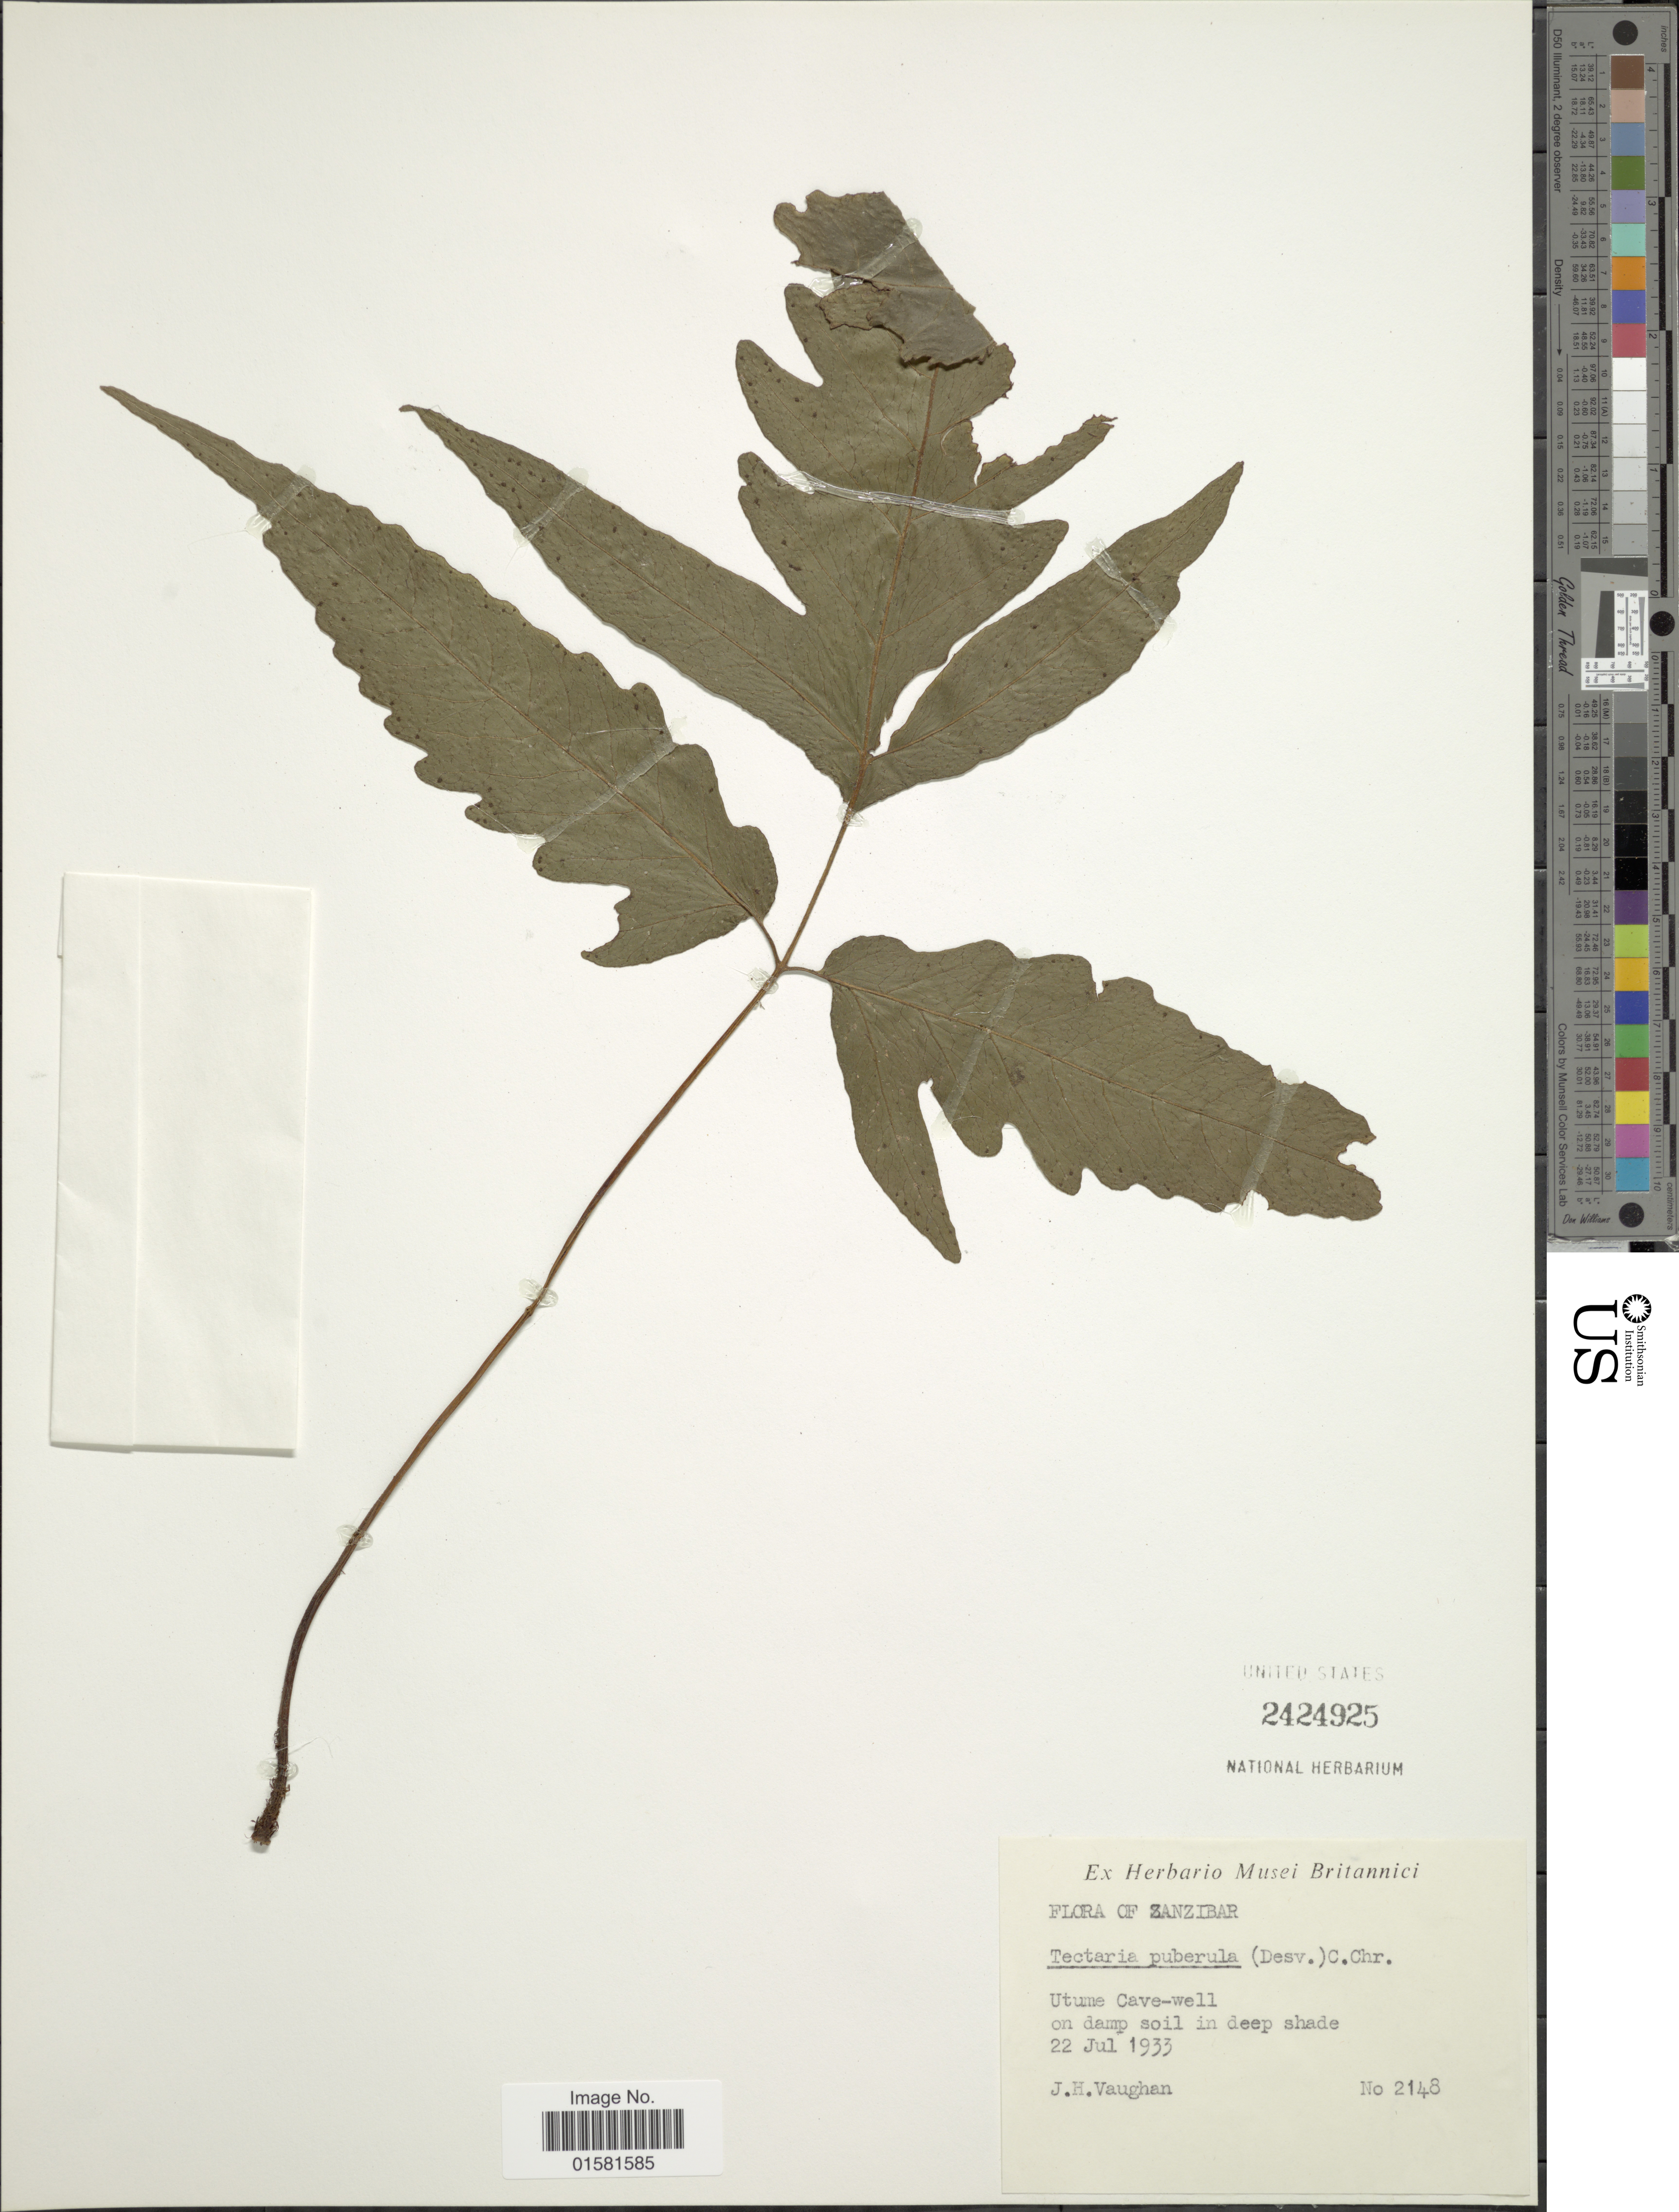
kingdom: Plantae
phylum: Tracheophyta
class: Polypodiopsida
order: Polypodiales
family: Tectariaceae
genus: Tectaria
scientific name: Tectaria puberula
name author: (Desv.) C. Chr.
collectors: J. Vaughan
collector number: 2148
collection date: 1933-07-22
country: Tanzania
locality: Zanzibar, Utume Cave-well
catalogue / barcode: US 2424925